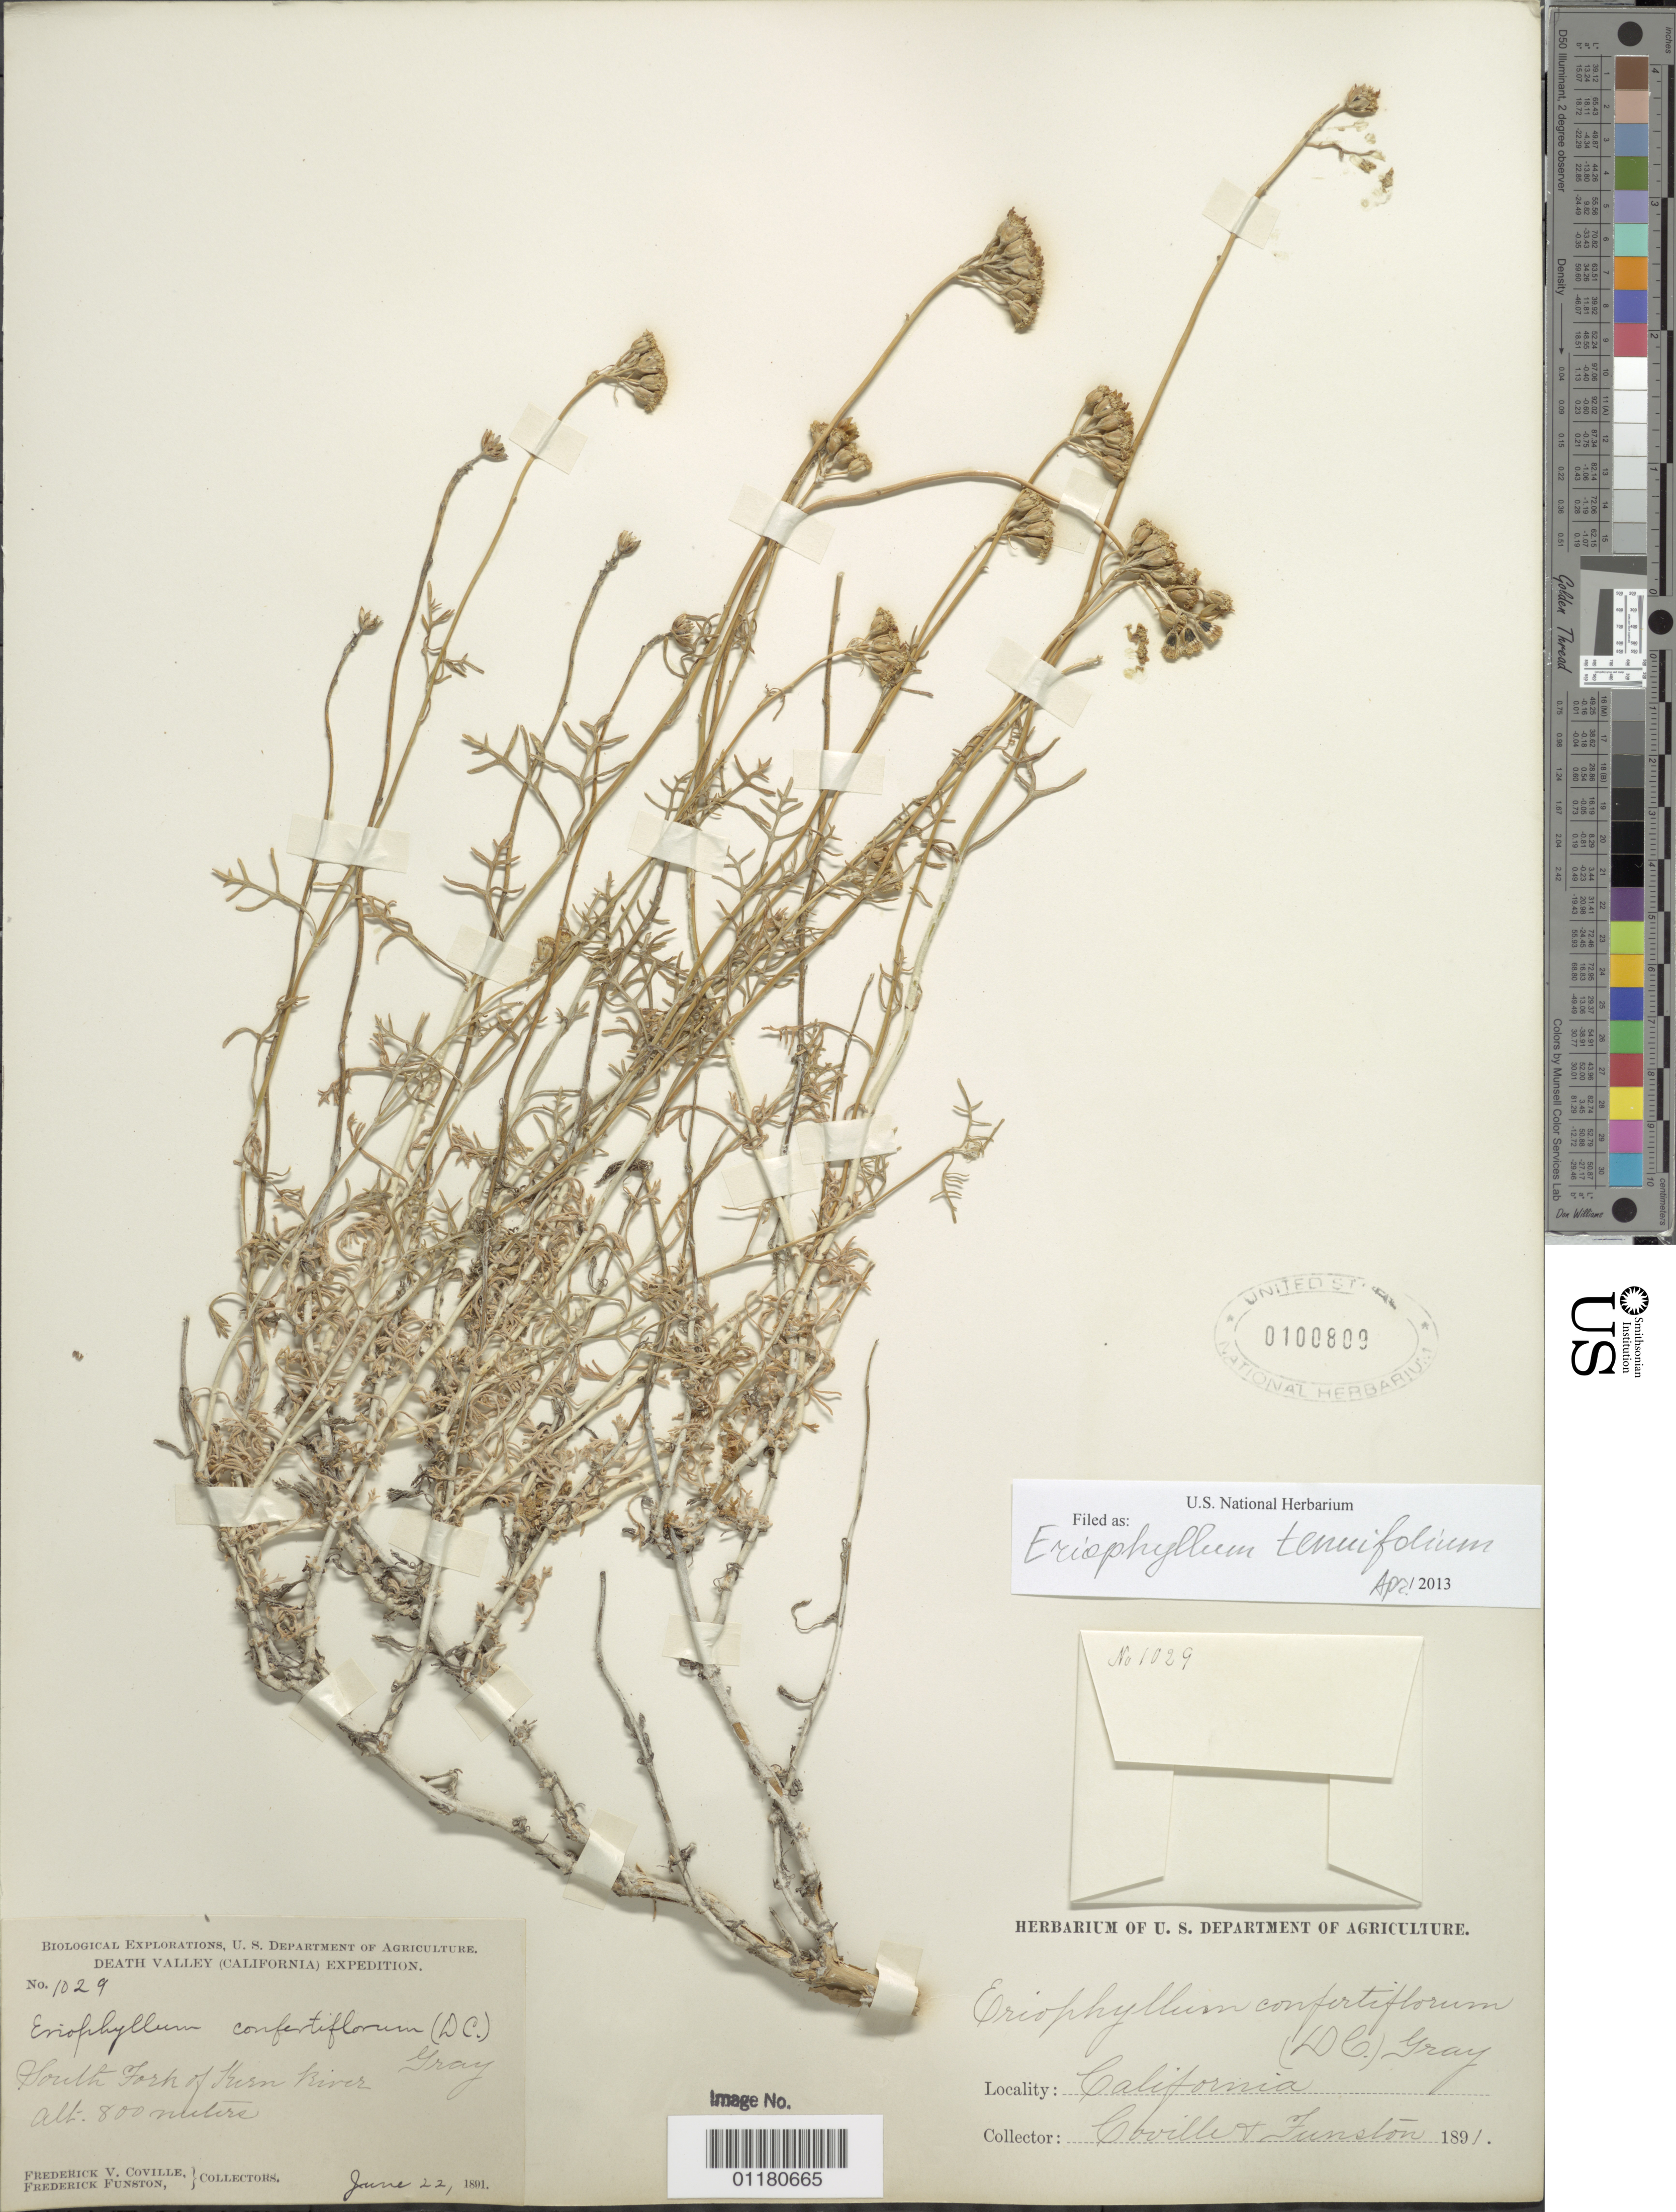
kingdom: Plantae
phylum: Tracheophyta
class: Magnoliopsida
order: Asterales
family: Asteraceae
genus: Eriophyllum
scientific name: Eriophyllum tenuifolium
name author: (DC.) Rydb.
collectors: F. V. Coville & F. Funston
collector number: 1029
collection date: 1891-06-22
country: United States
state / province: California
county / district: Kern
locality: Valley of South Fork of Kern River.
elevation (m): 800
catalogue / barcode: US 100809